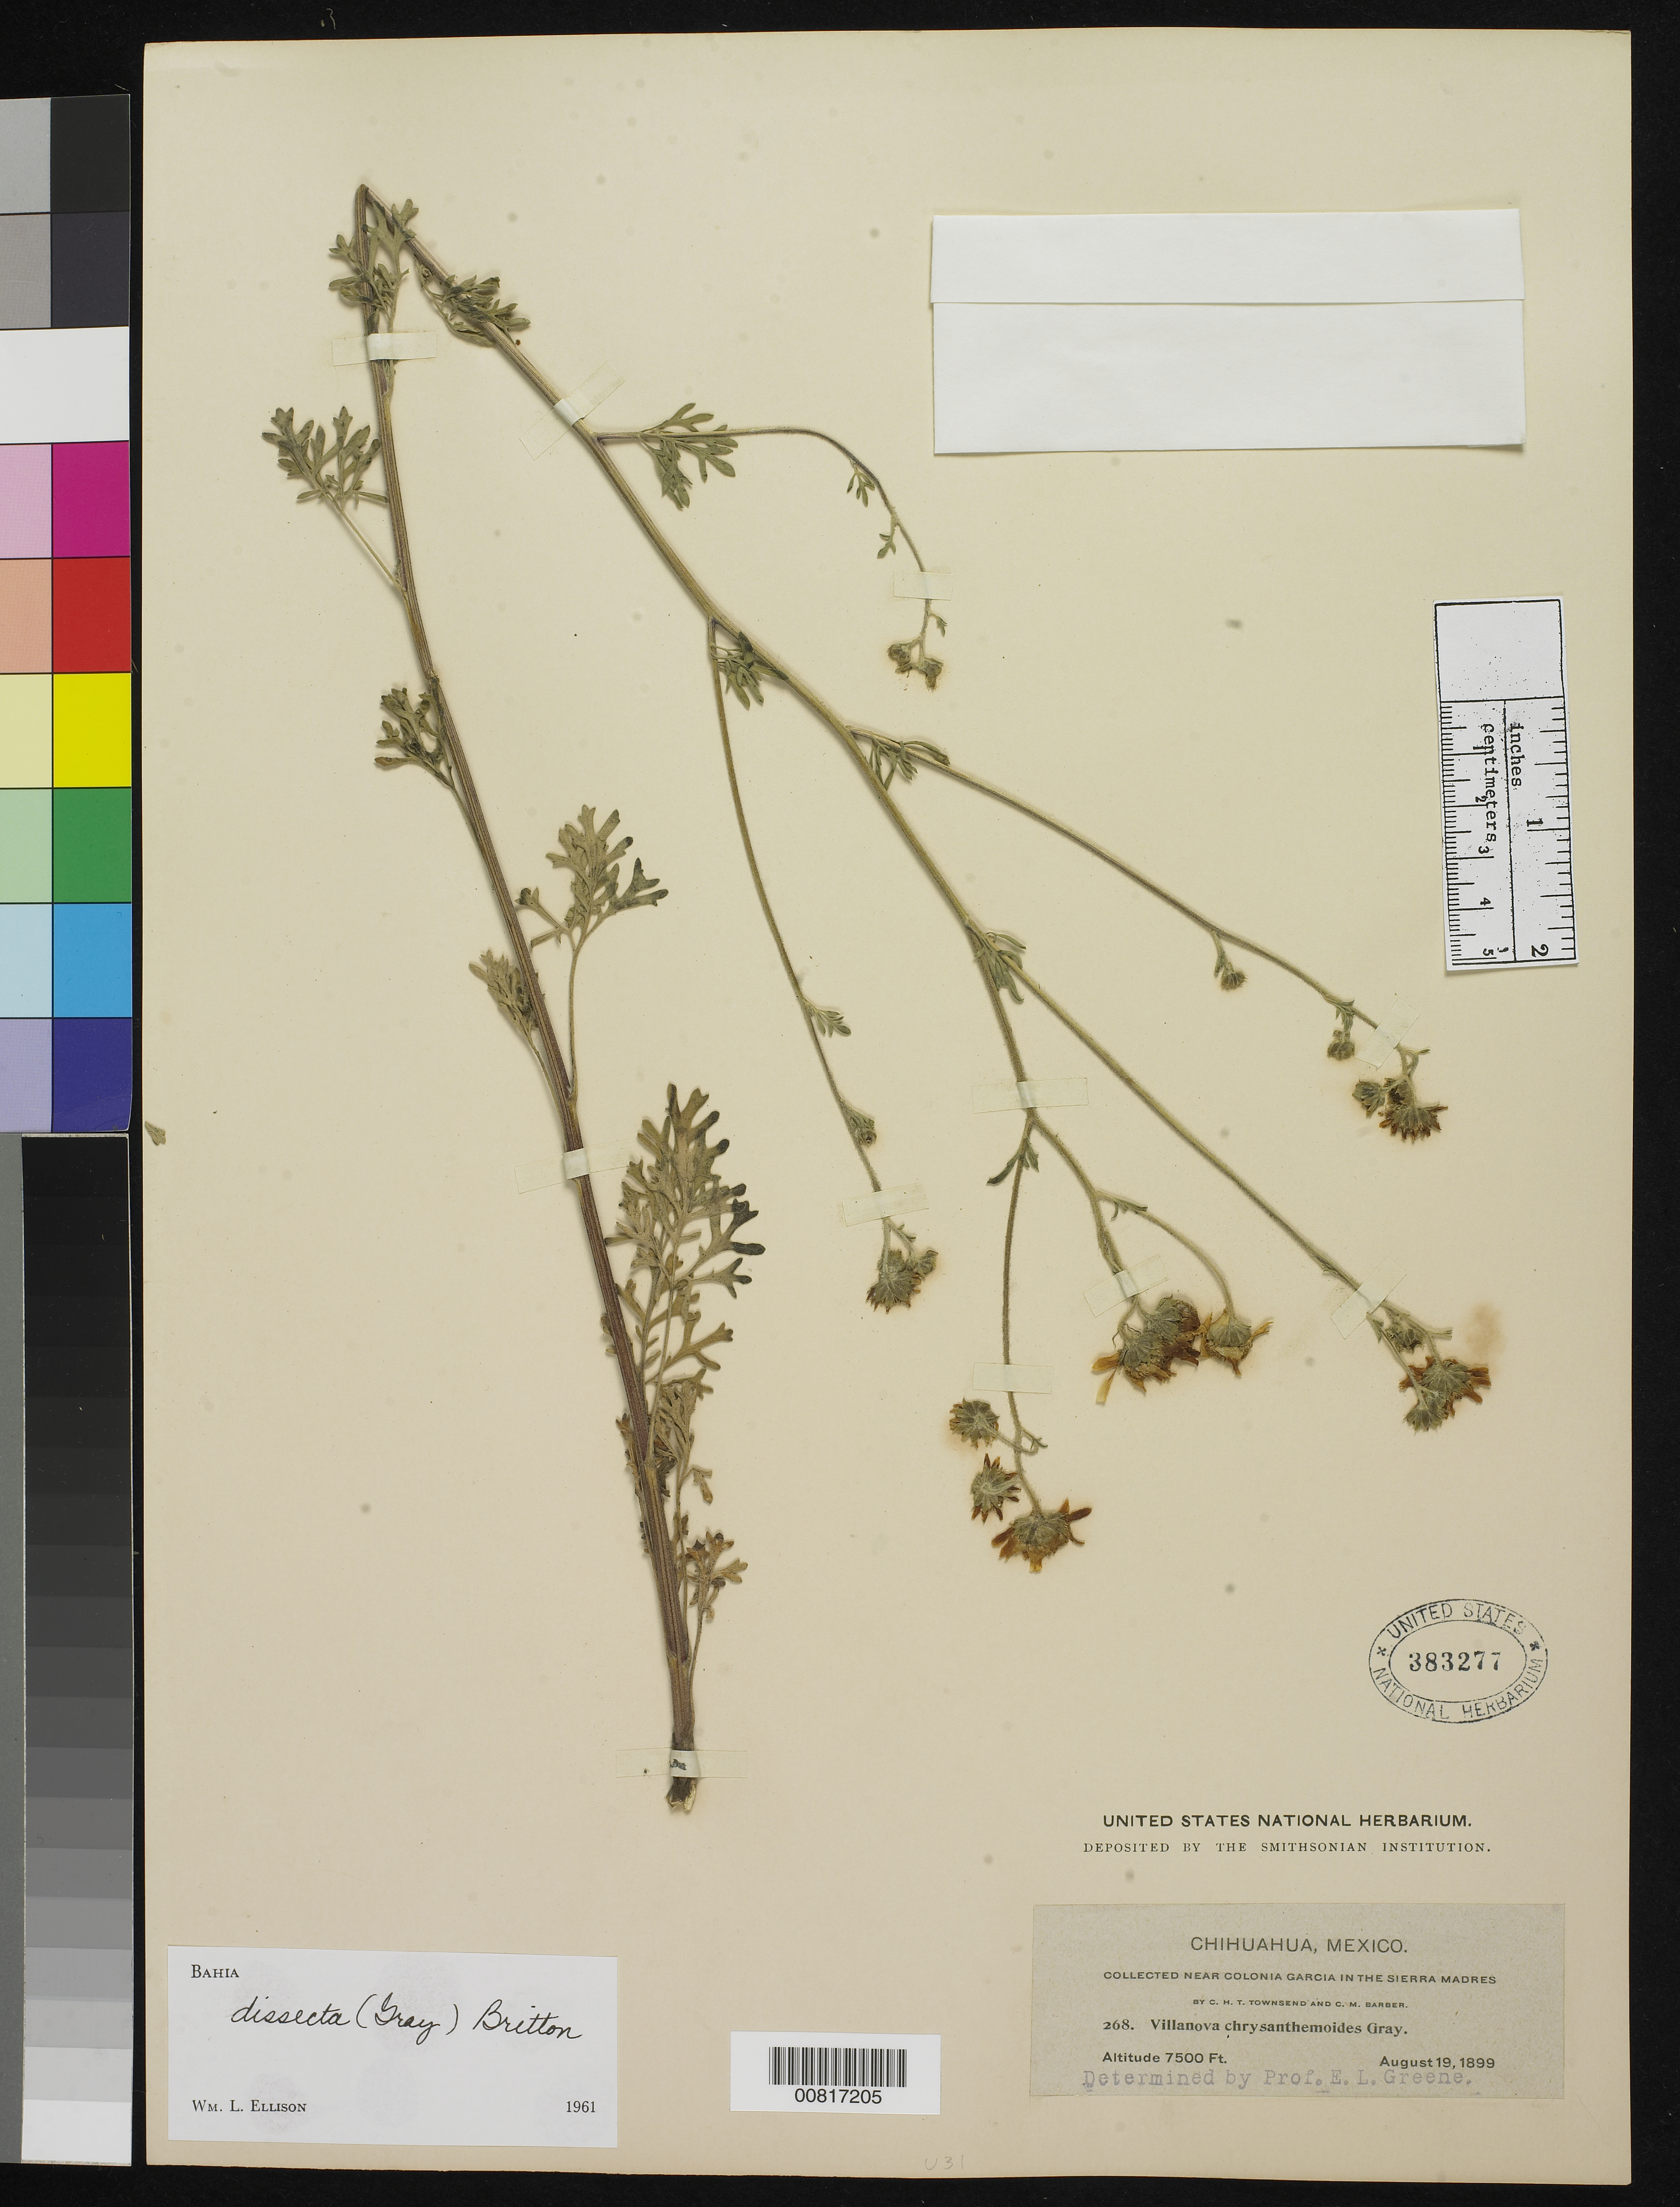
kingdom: Plantae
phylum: Tracheophyta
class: Magnoliopsida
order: Asterales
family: Asteraceae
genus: Bahia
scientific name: Bahia dissecta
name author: (A. Gray) Britton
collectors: C. H. T. Townsend & C. Barber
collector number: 268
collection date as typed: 19 Aug 1899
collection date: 1899-08-19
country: Mexico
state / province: Chihuahua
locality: Near Colonia García in the Sierra Madre, Chihuahua.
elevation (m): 2286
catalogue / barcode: US 383277